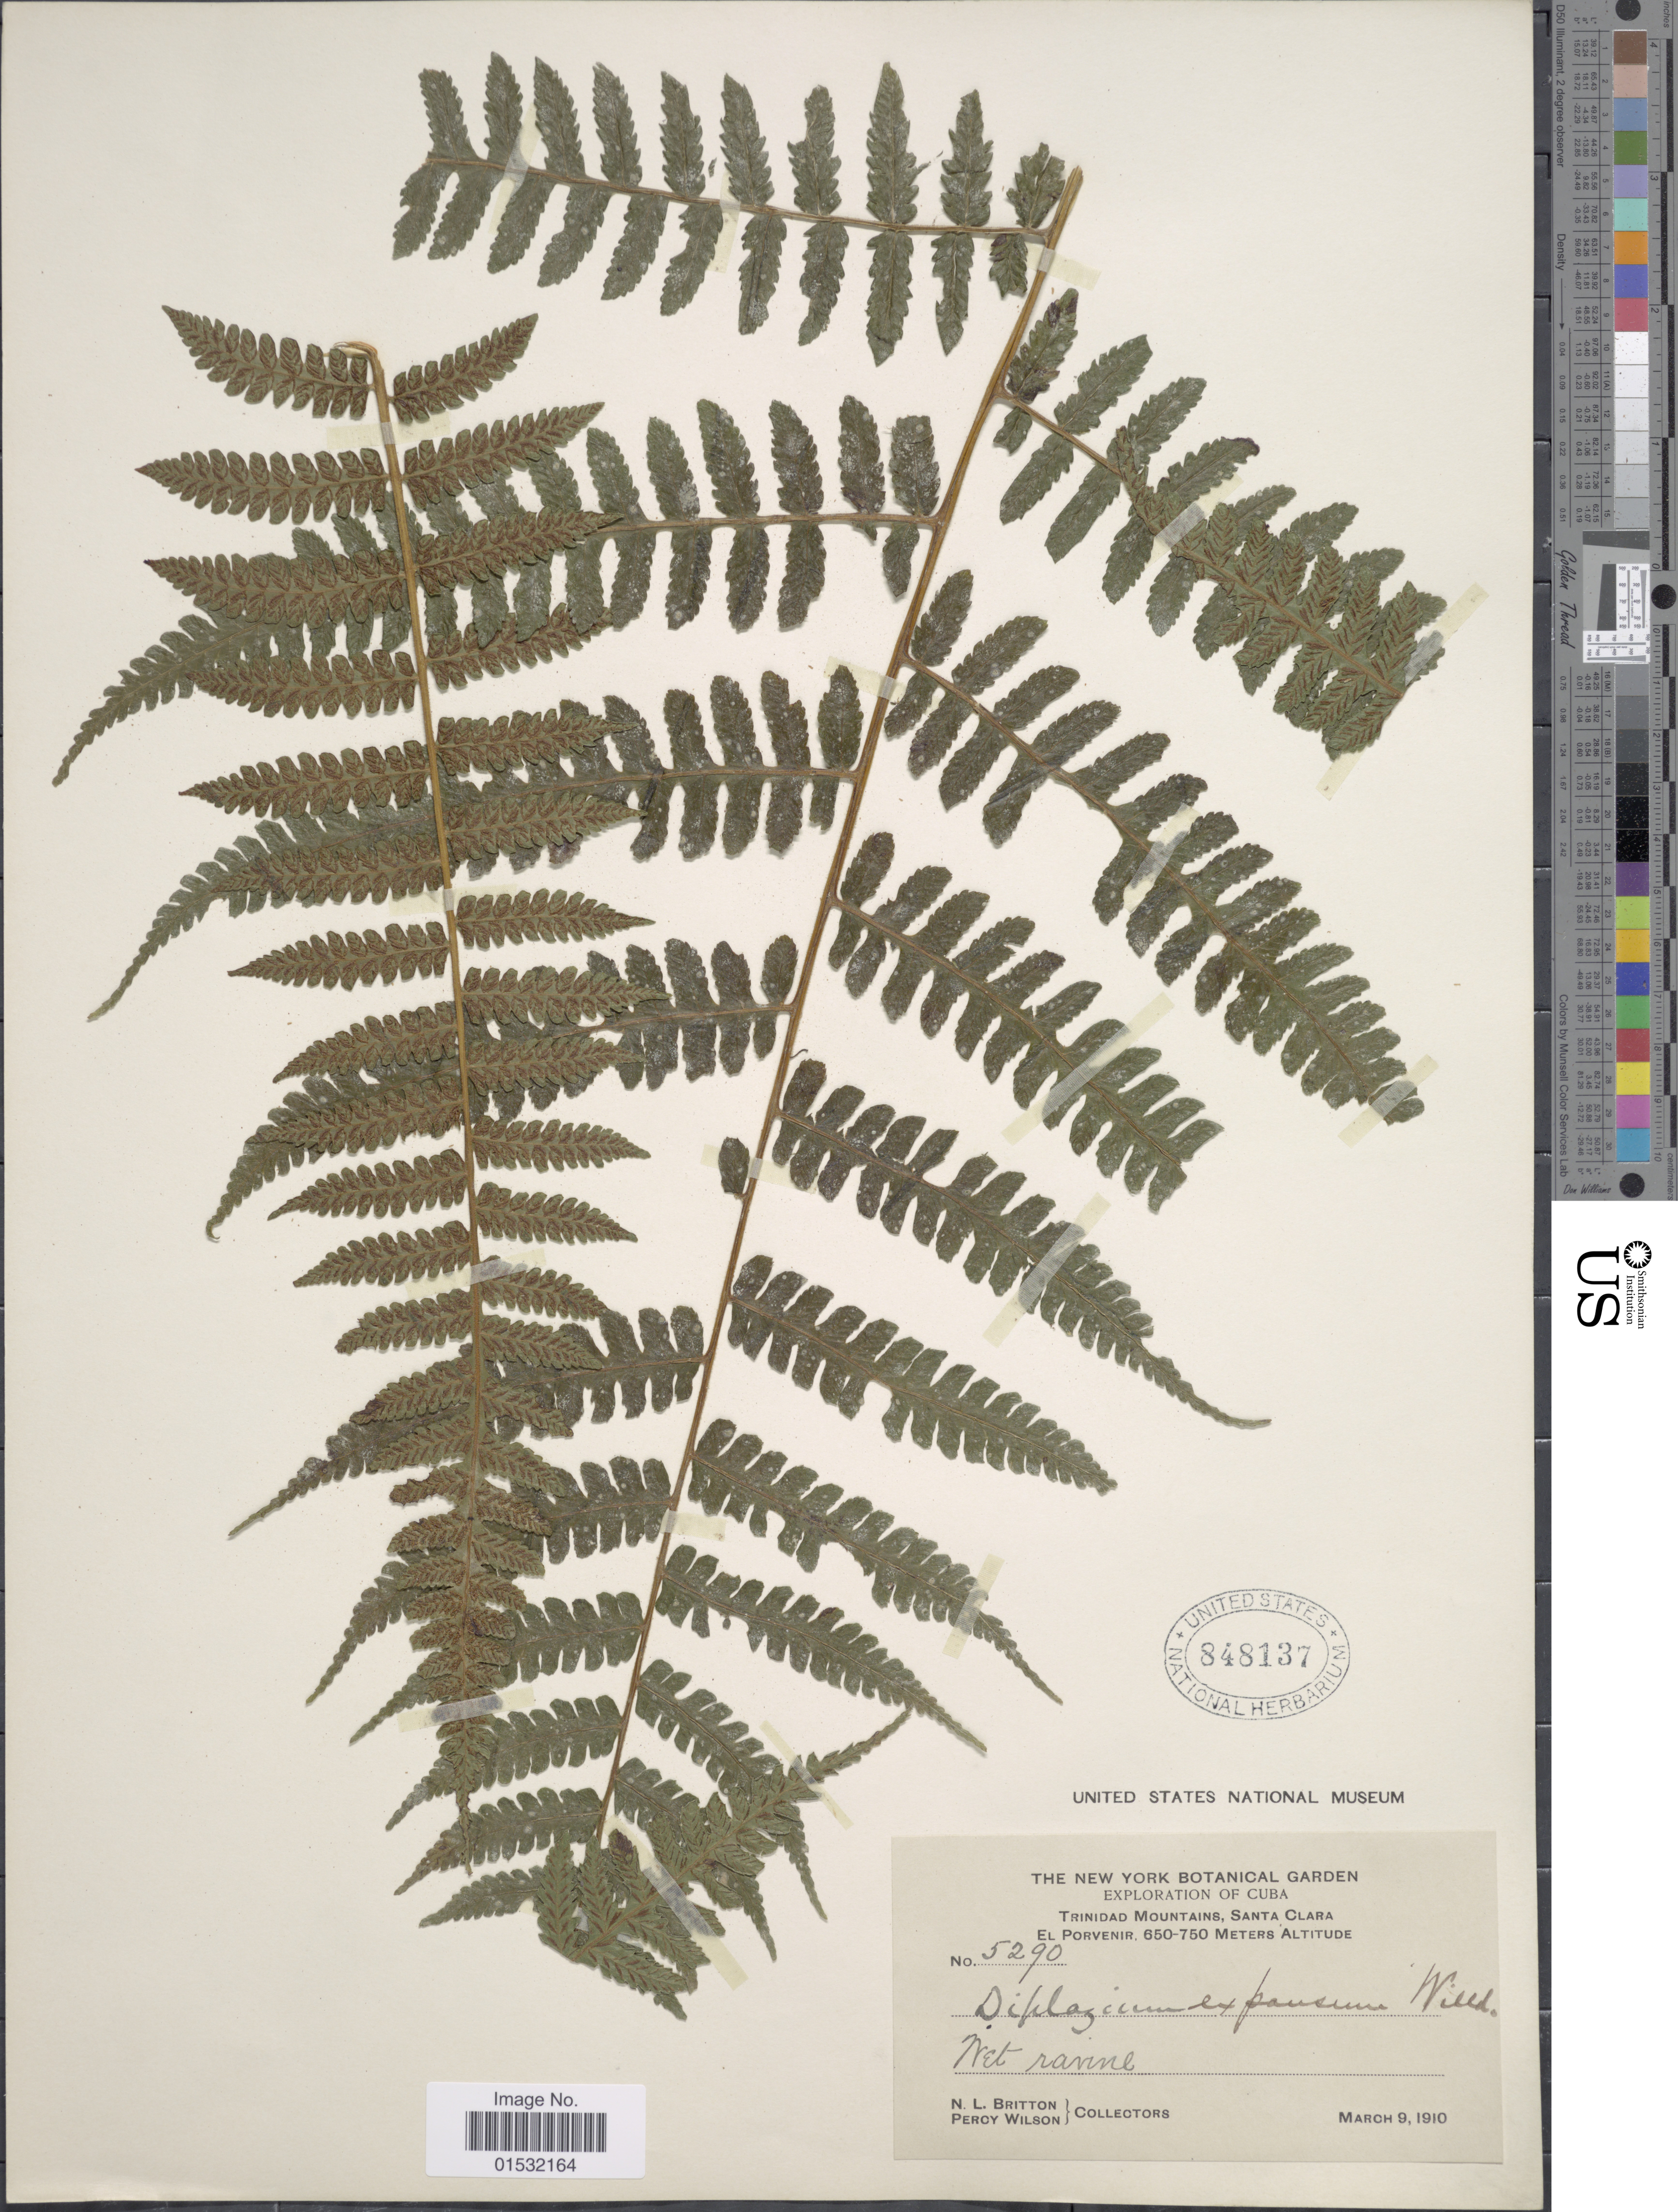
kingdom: Plantae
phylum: Tracheophyta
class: Polypodiopsida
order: Polypodiales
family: Athyriaceae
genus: Diplazium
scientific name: Diplazium fuertesii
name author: Brause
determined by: Sánchez, C.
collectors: N. Britton & P. Wilson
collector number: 5290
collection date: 1910-03-09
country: Cuba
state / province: Las Villas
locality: Trinidad Mountains, Santa Clara. El Porvenir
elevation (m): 600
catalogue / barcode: US 848137